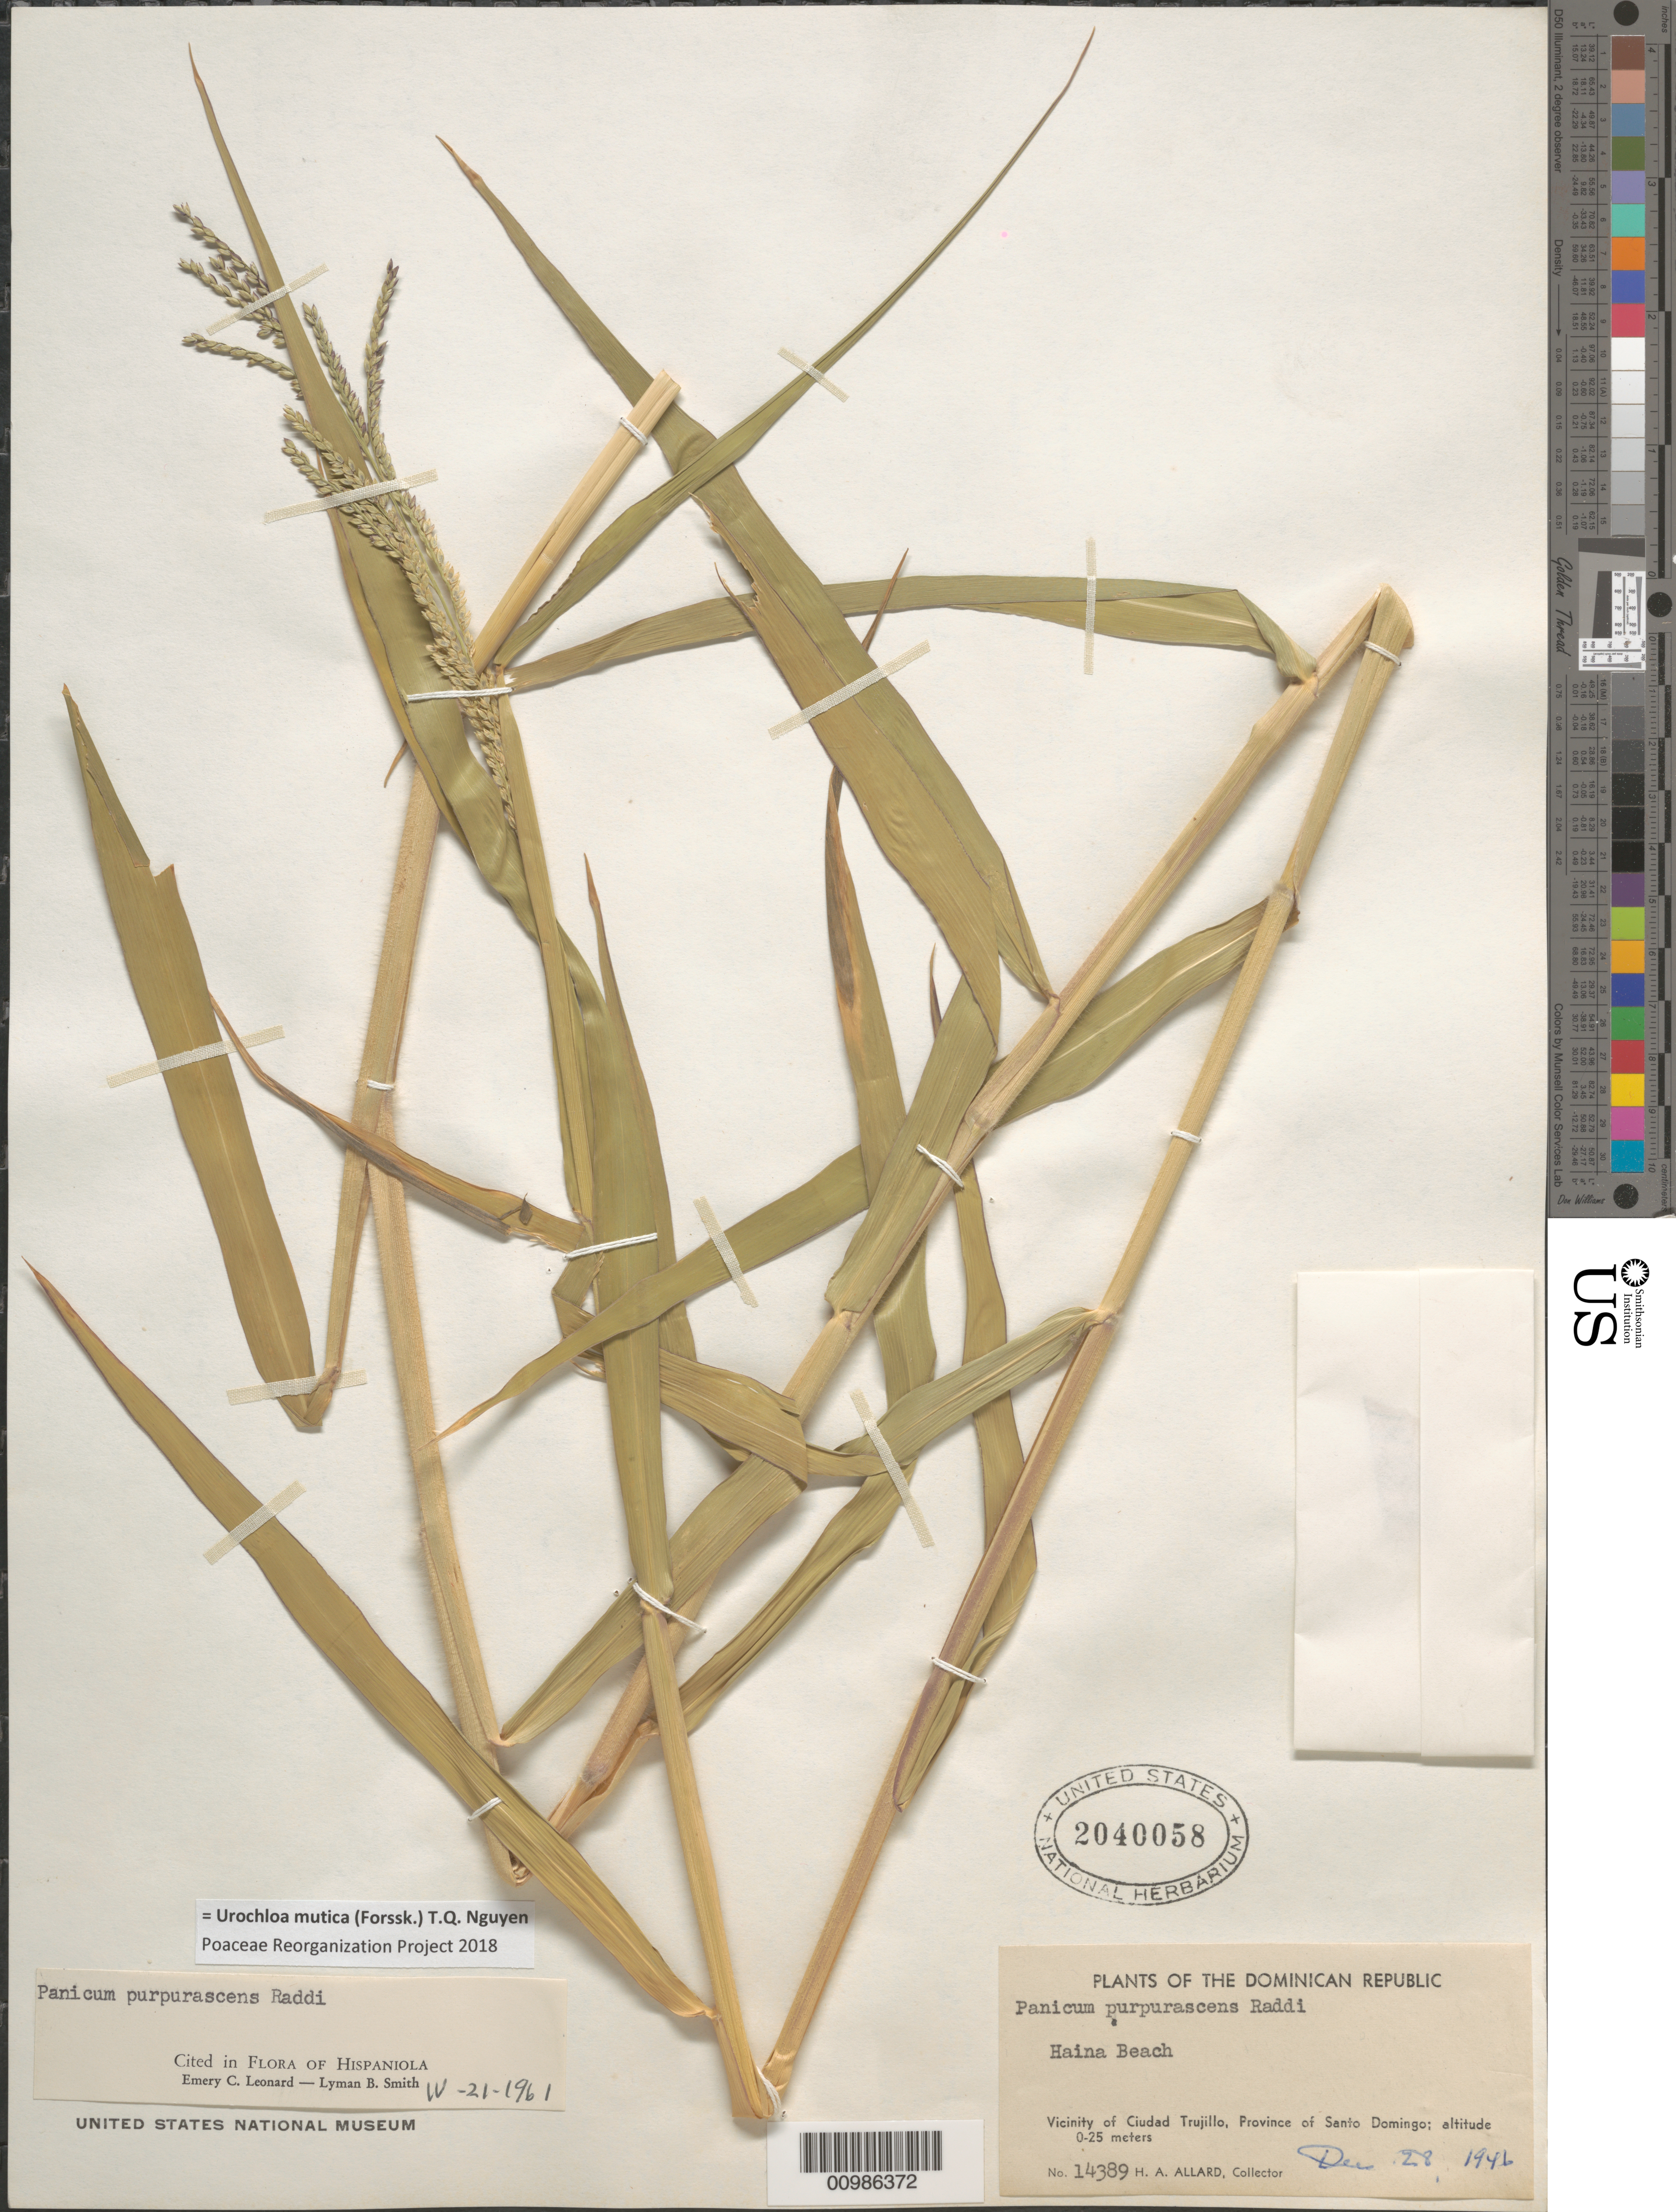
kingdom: Plantae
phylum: Tracheophyta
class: Liliopsida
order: Poales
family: Poaceae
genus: Brachiaria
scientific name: Brachiaria mutica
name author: (Forssk.) Stapf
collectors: H. A. Allard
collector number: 14389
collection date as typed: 28 Dec 1946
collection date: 1946-12-28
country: Dominican Republic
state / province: Distrito Nacional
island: Hispaniola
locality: Haina Beach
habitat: on beach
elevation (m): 0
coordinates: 0 N, 0 E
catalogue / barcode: US 2040058